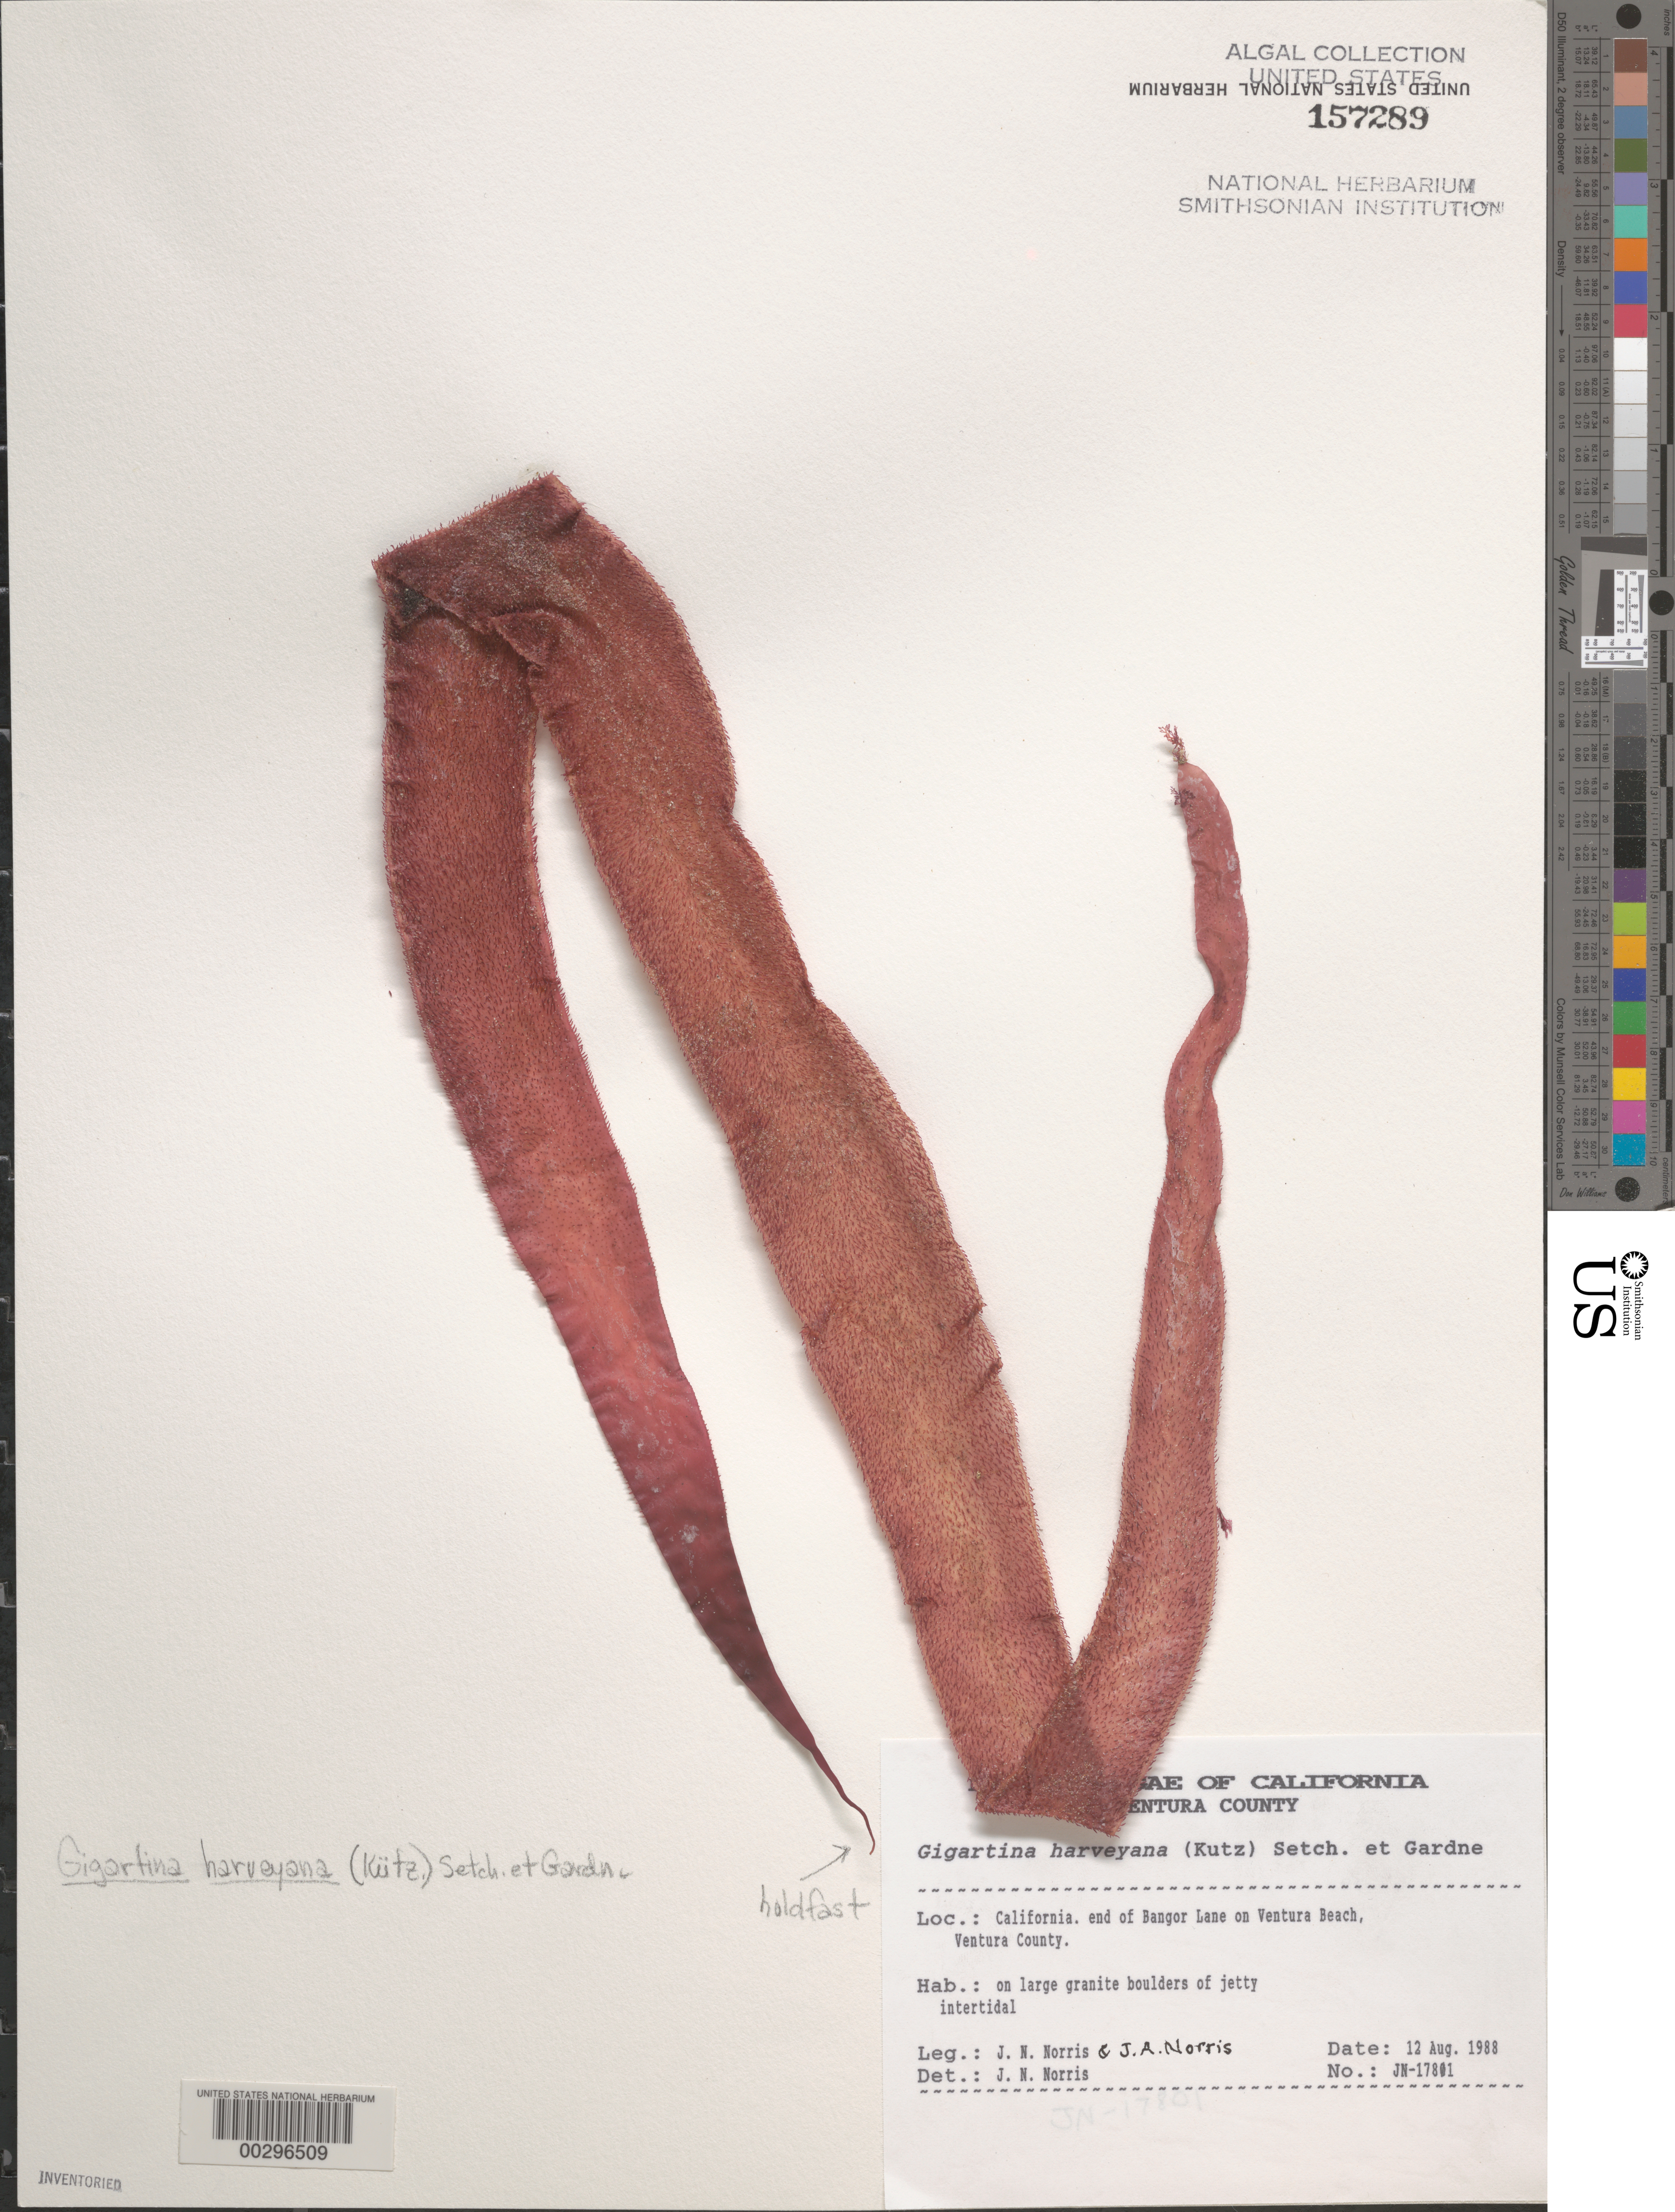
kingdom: Plantae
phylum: Rhodophyta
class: Florideophyceae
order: Gigartinales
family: Gigartinaceae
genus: Chondracanthus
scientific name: Chondracanthus harveyanus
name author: (Kütz.) Guiry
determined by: Algae name updating Project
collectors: J. N. Norris & J. A. Norris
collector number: JN-17801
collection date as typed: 12 Aug 1988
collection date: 1988-08-12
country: United States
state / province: California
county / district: Ventura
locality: Ventura Beach, end of Bangor Lane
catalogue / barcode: US 157289